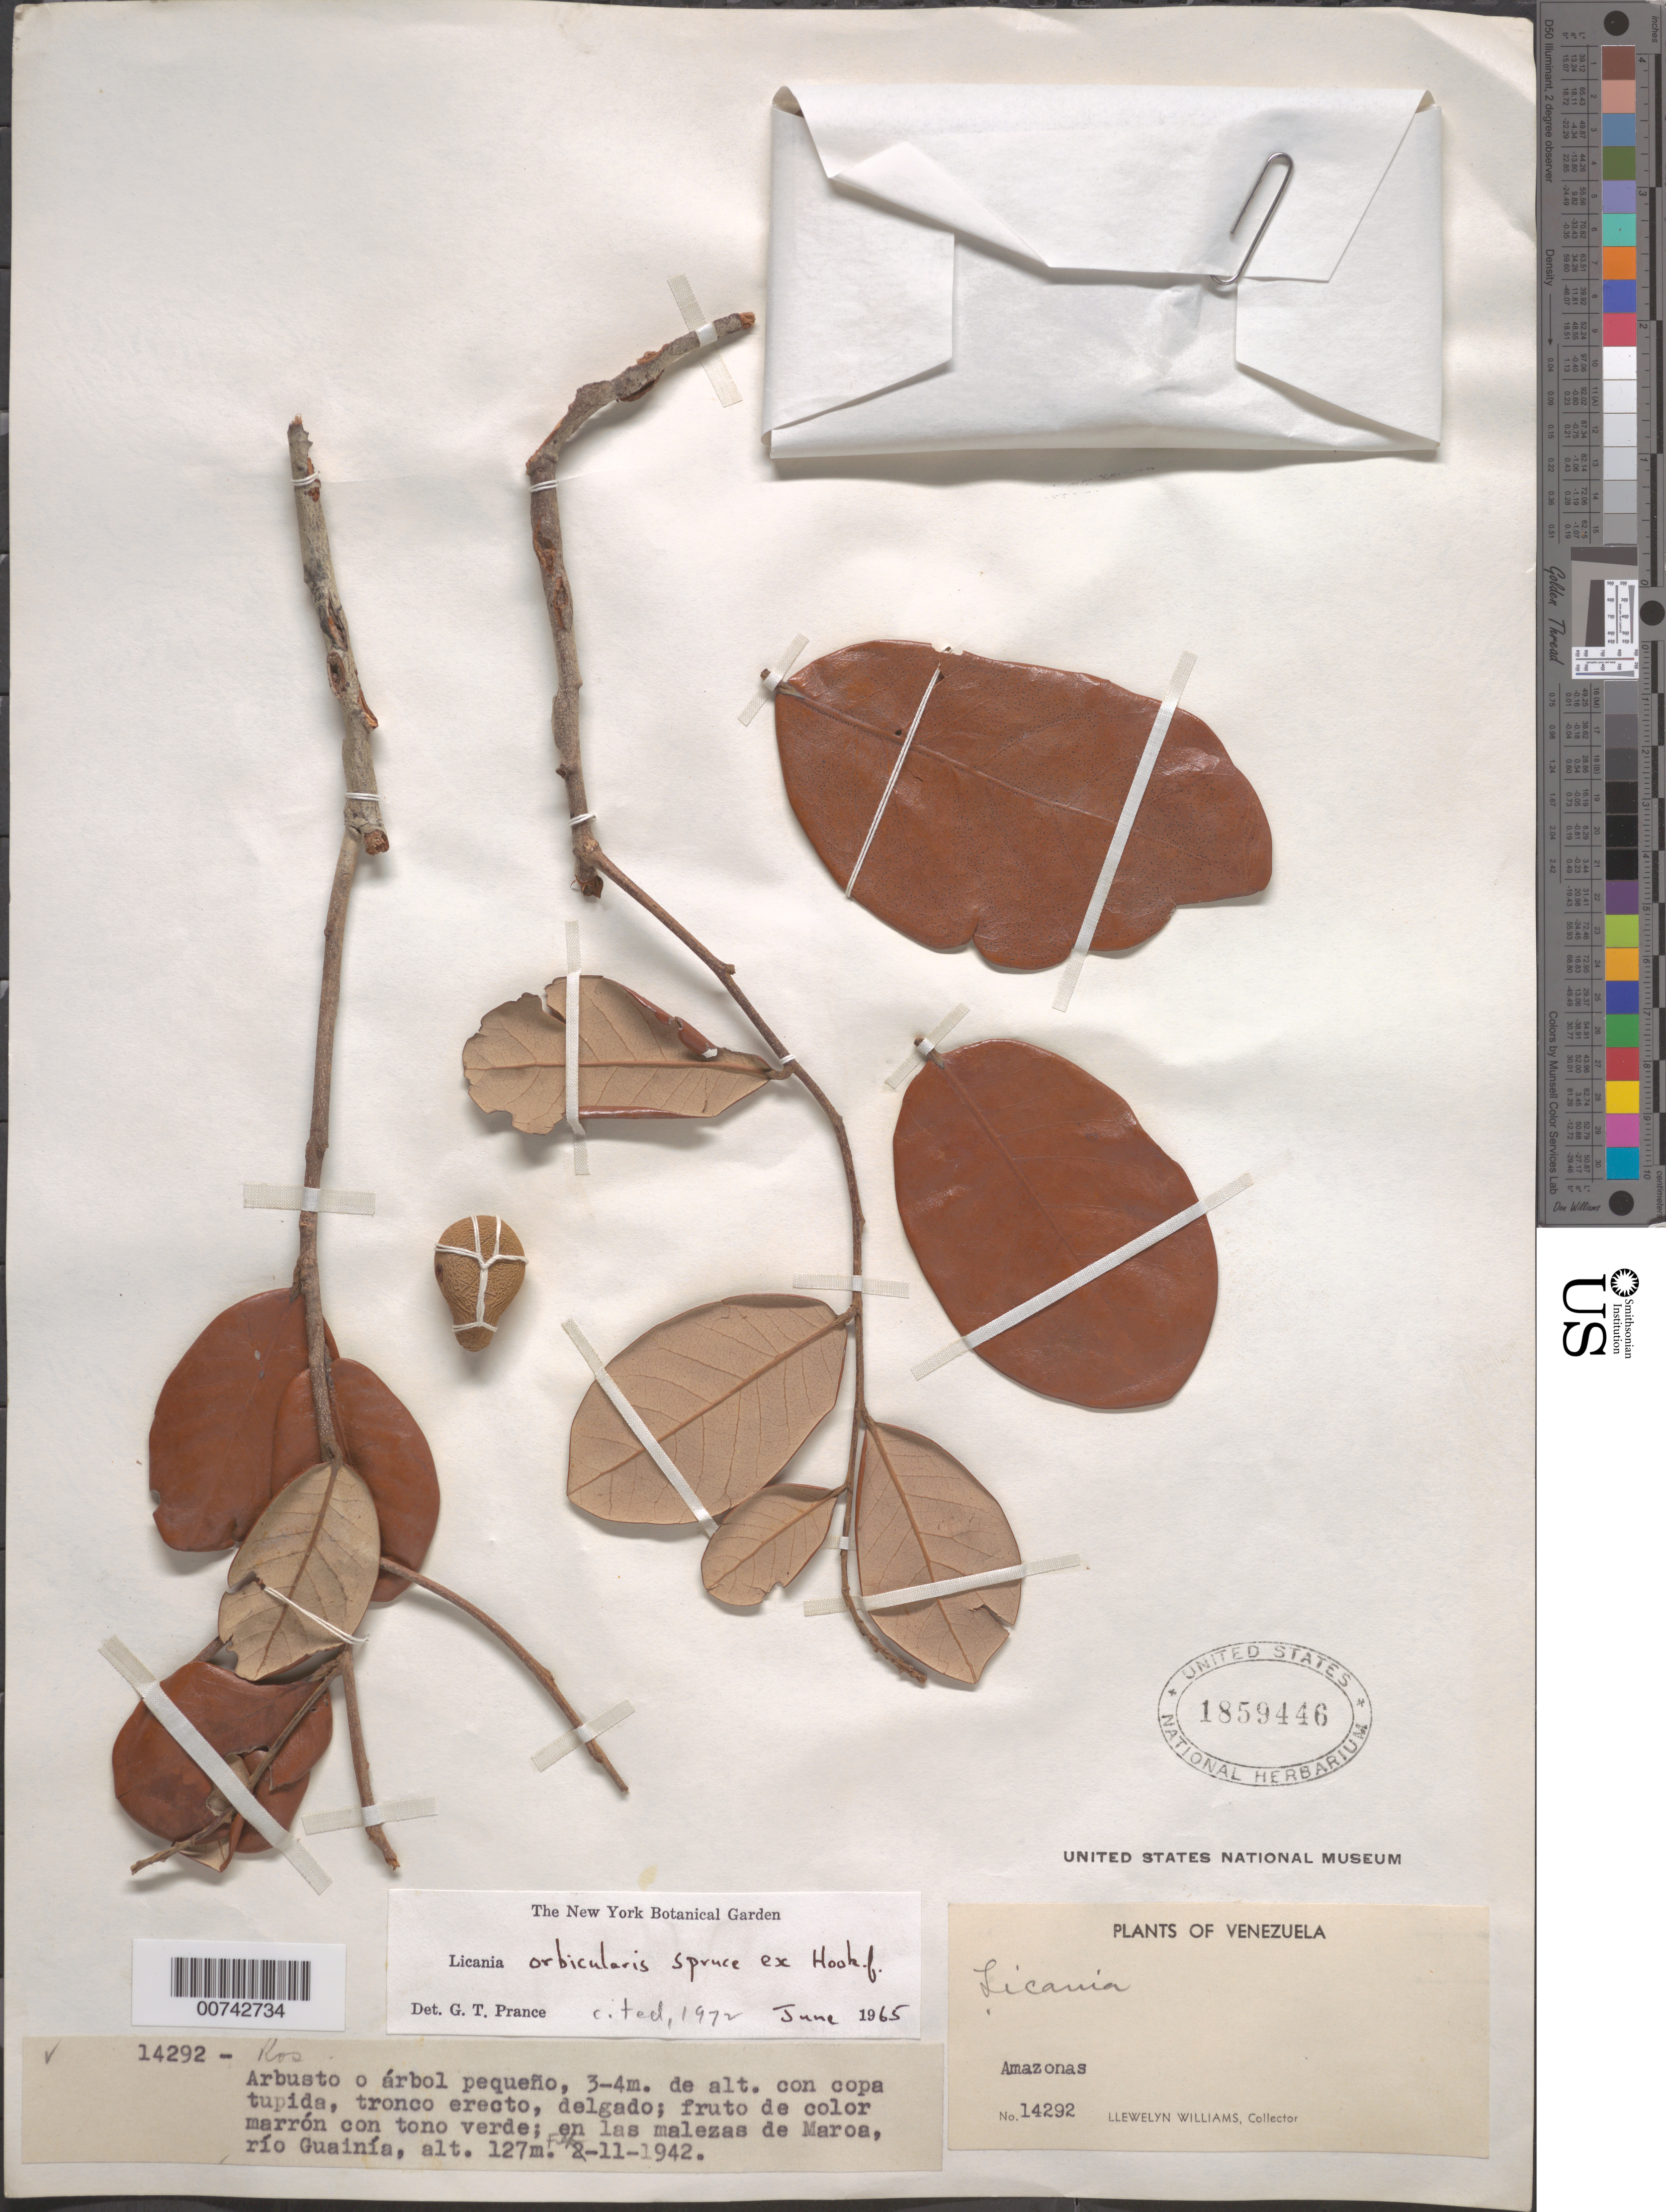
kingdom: Plantae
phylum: Tracheophyta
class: Magnoliopsida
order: Malpighiales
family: Chrysobalanaceae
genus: Licania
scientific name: Licania orbicularis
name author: Spruce ex Hook. f.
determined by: Prance, G. T.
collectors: Ll. Williams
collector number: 14292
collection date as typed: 11-Feb-42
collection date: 1942-02-11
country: Venezuela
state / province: Amazonas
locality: Maroa, Río Guainía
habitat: Malezas de Maroa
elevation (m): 127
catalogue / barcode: US 1859446